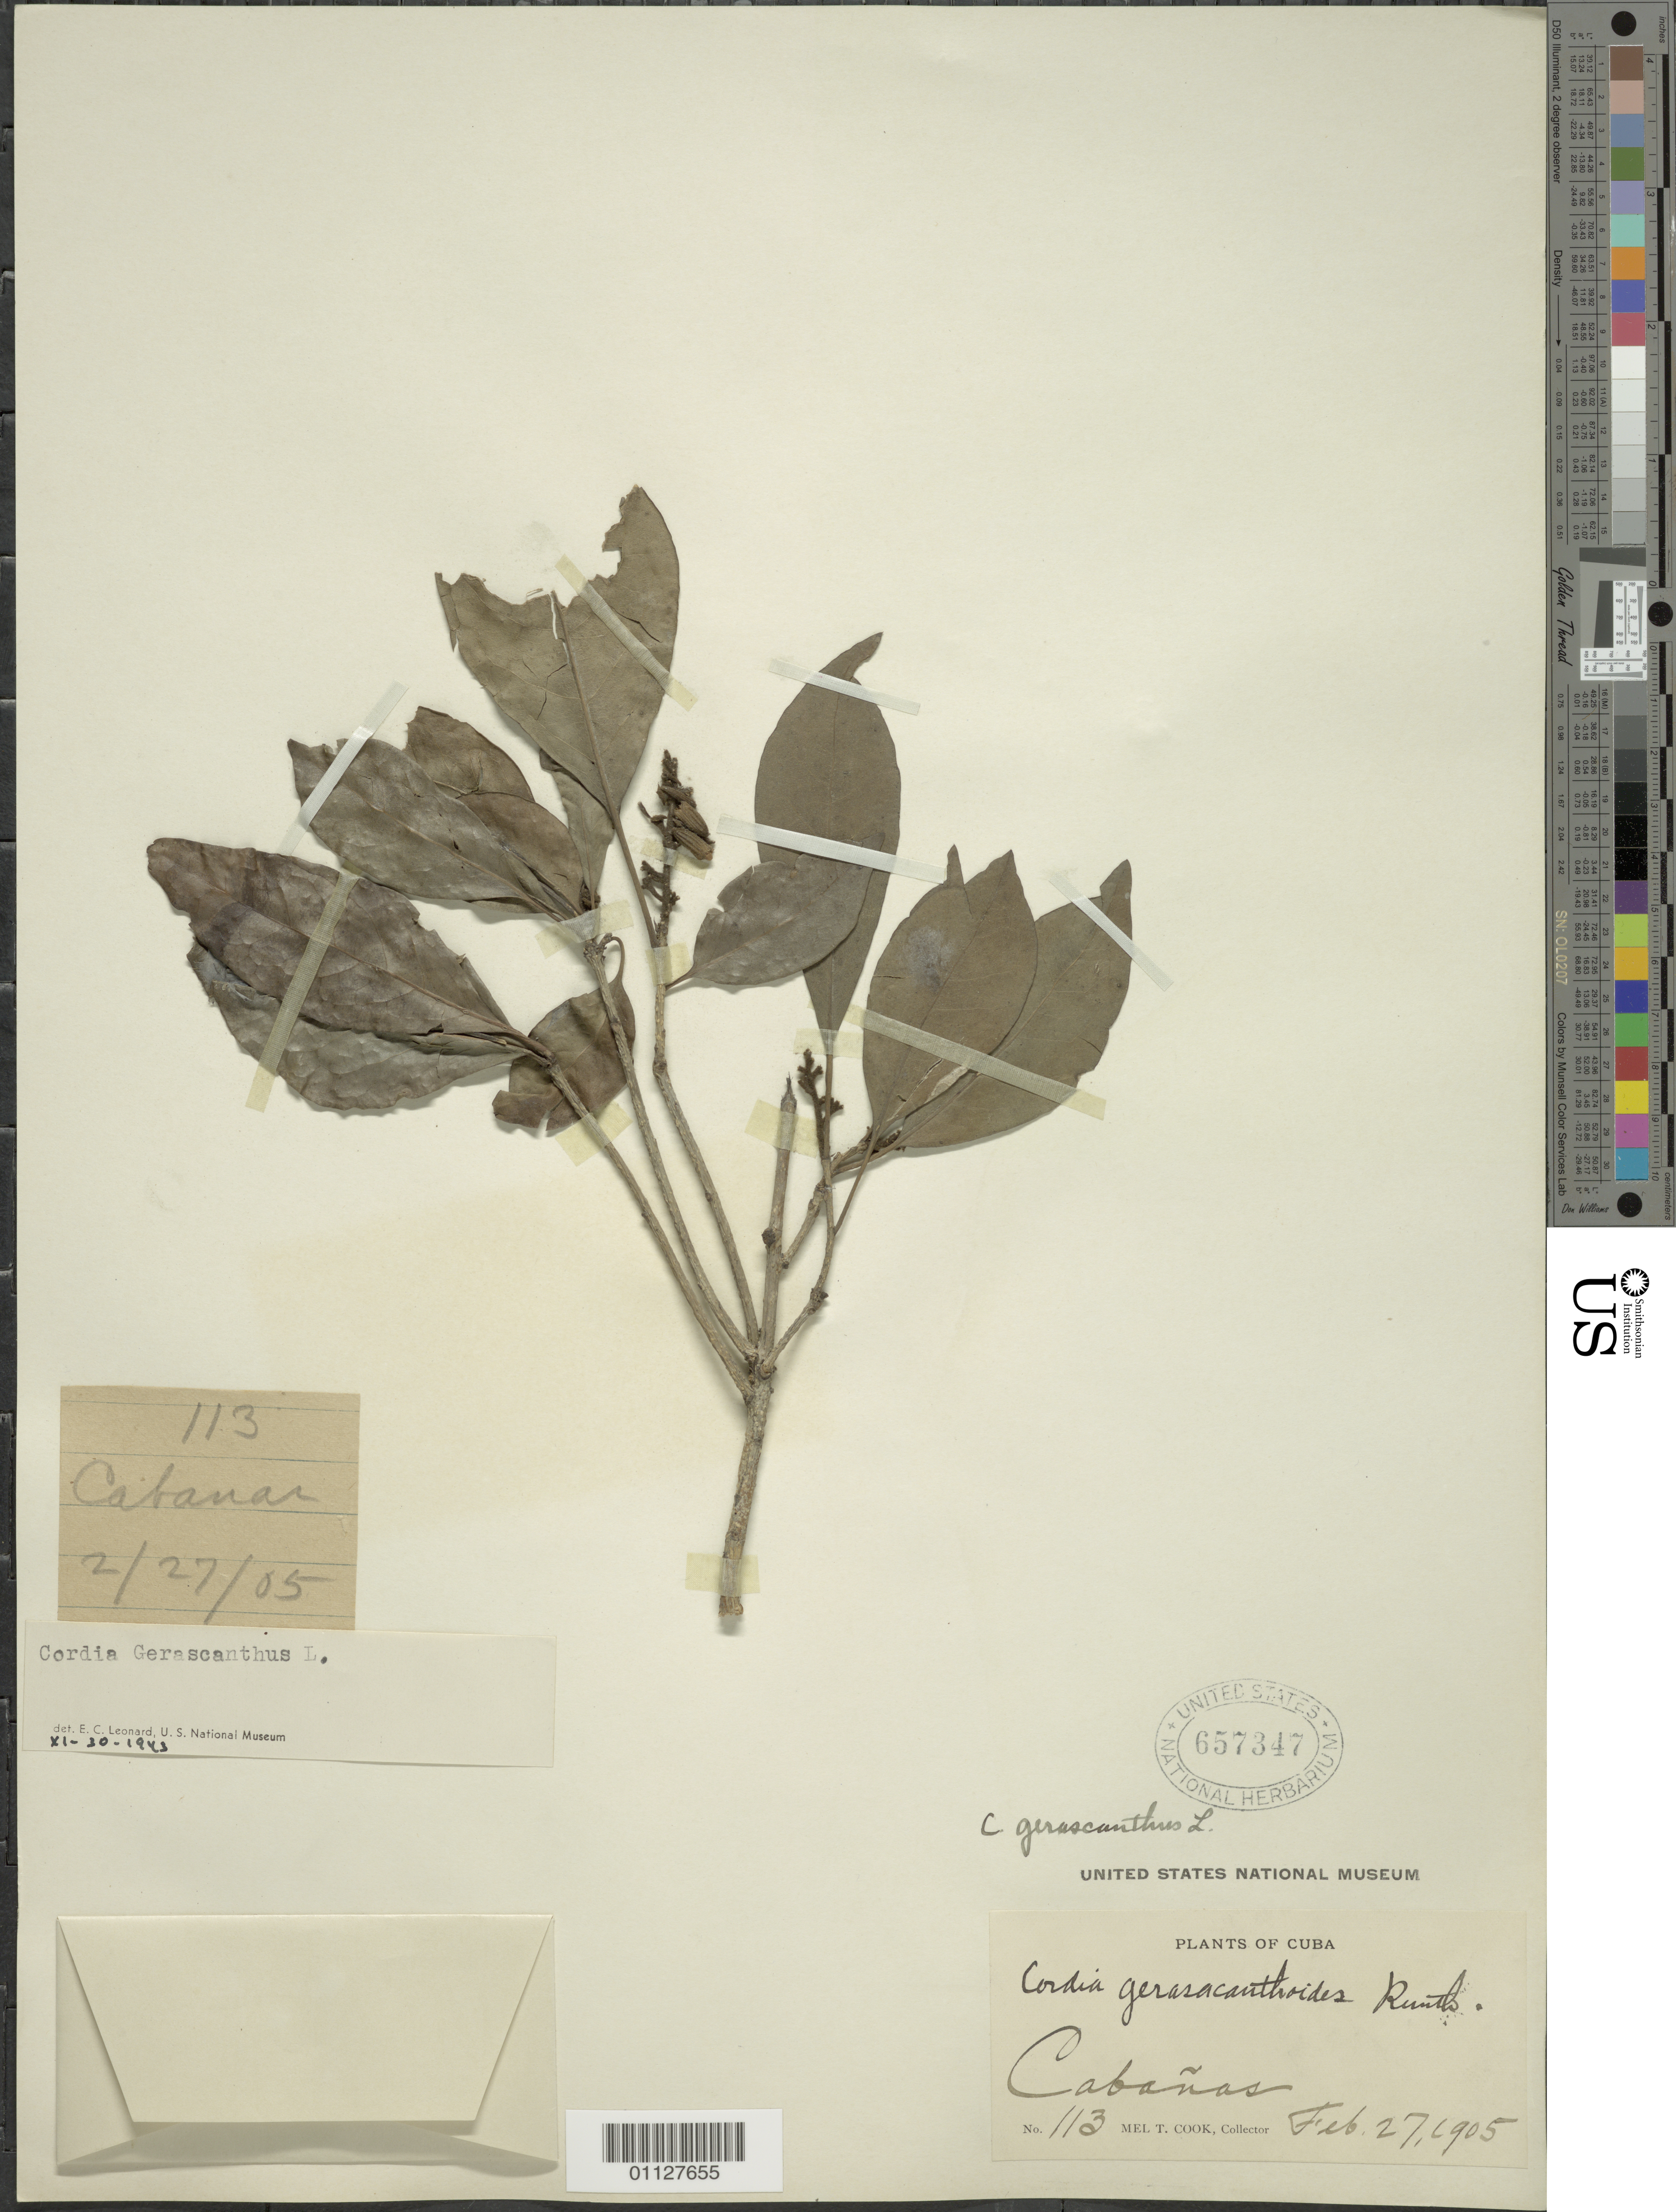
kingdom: Plantae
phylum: Tracheophyta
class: Magnoliopsida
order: Boraginales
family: Cordiaceae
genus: Cordia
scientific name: Cordia gerascanthus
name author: L.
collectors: M. T. Cook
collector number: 113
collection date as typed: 27 Feb 1905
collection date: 1905-02-27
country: Cuba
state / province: Pinar del Rio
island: Cuba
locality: Cabanas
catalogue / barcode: US 657347